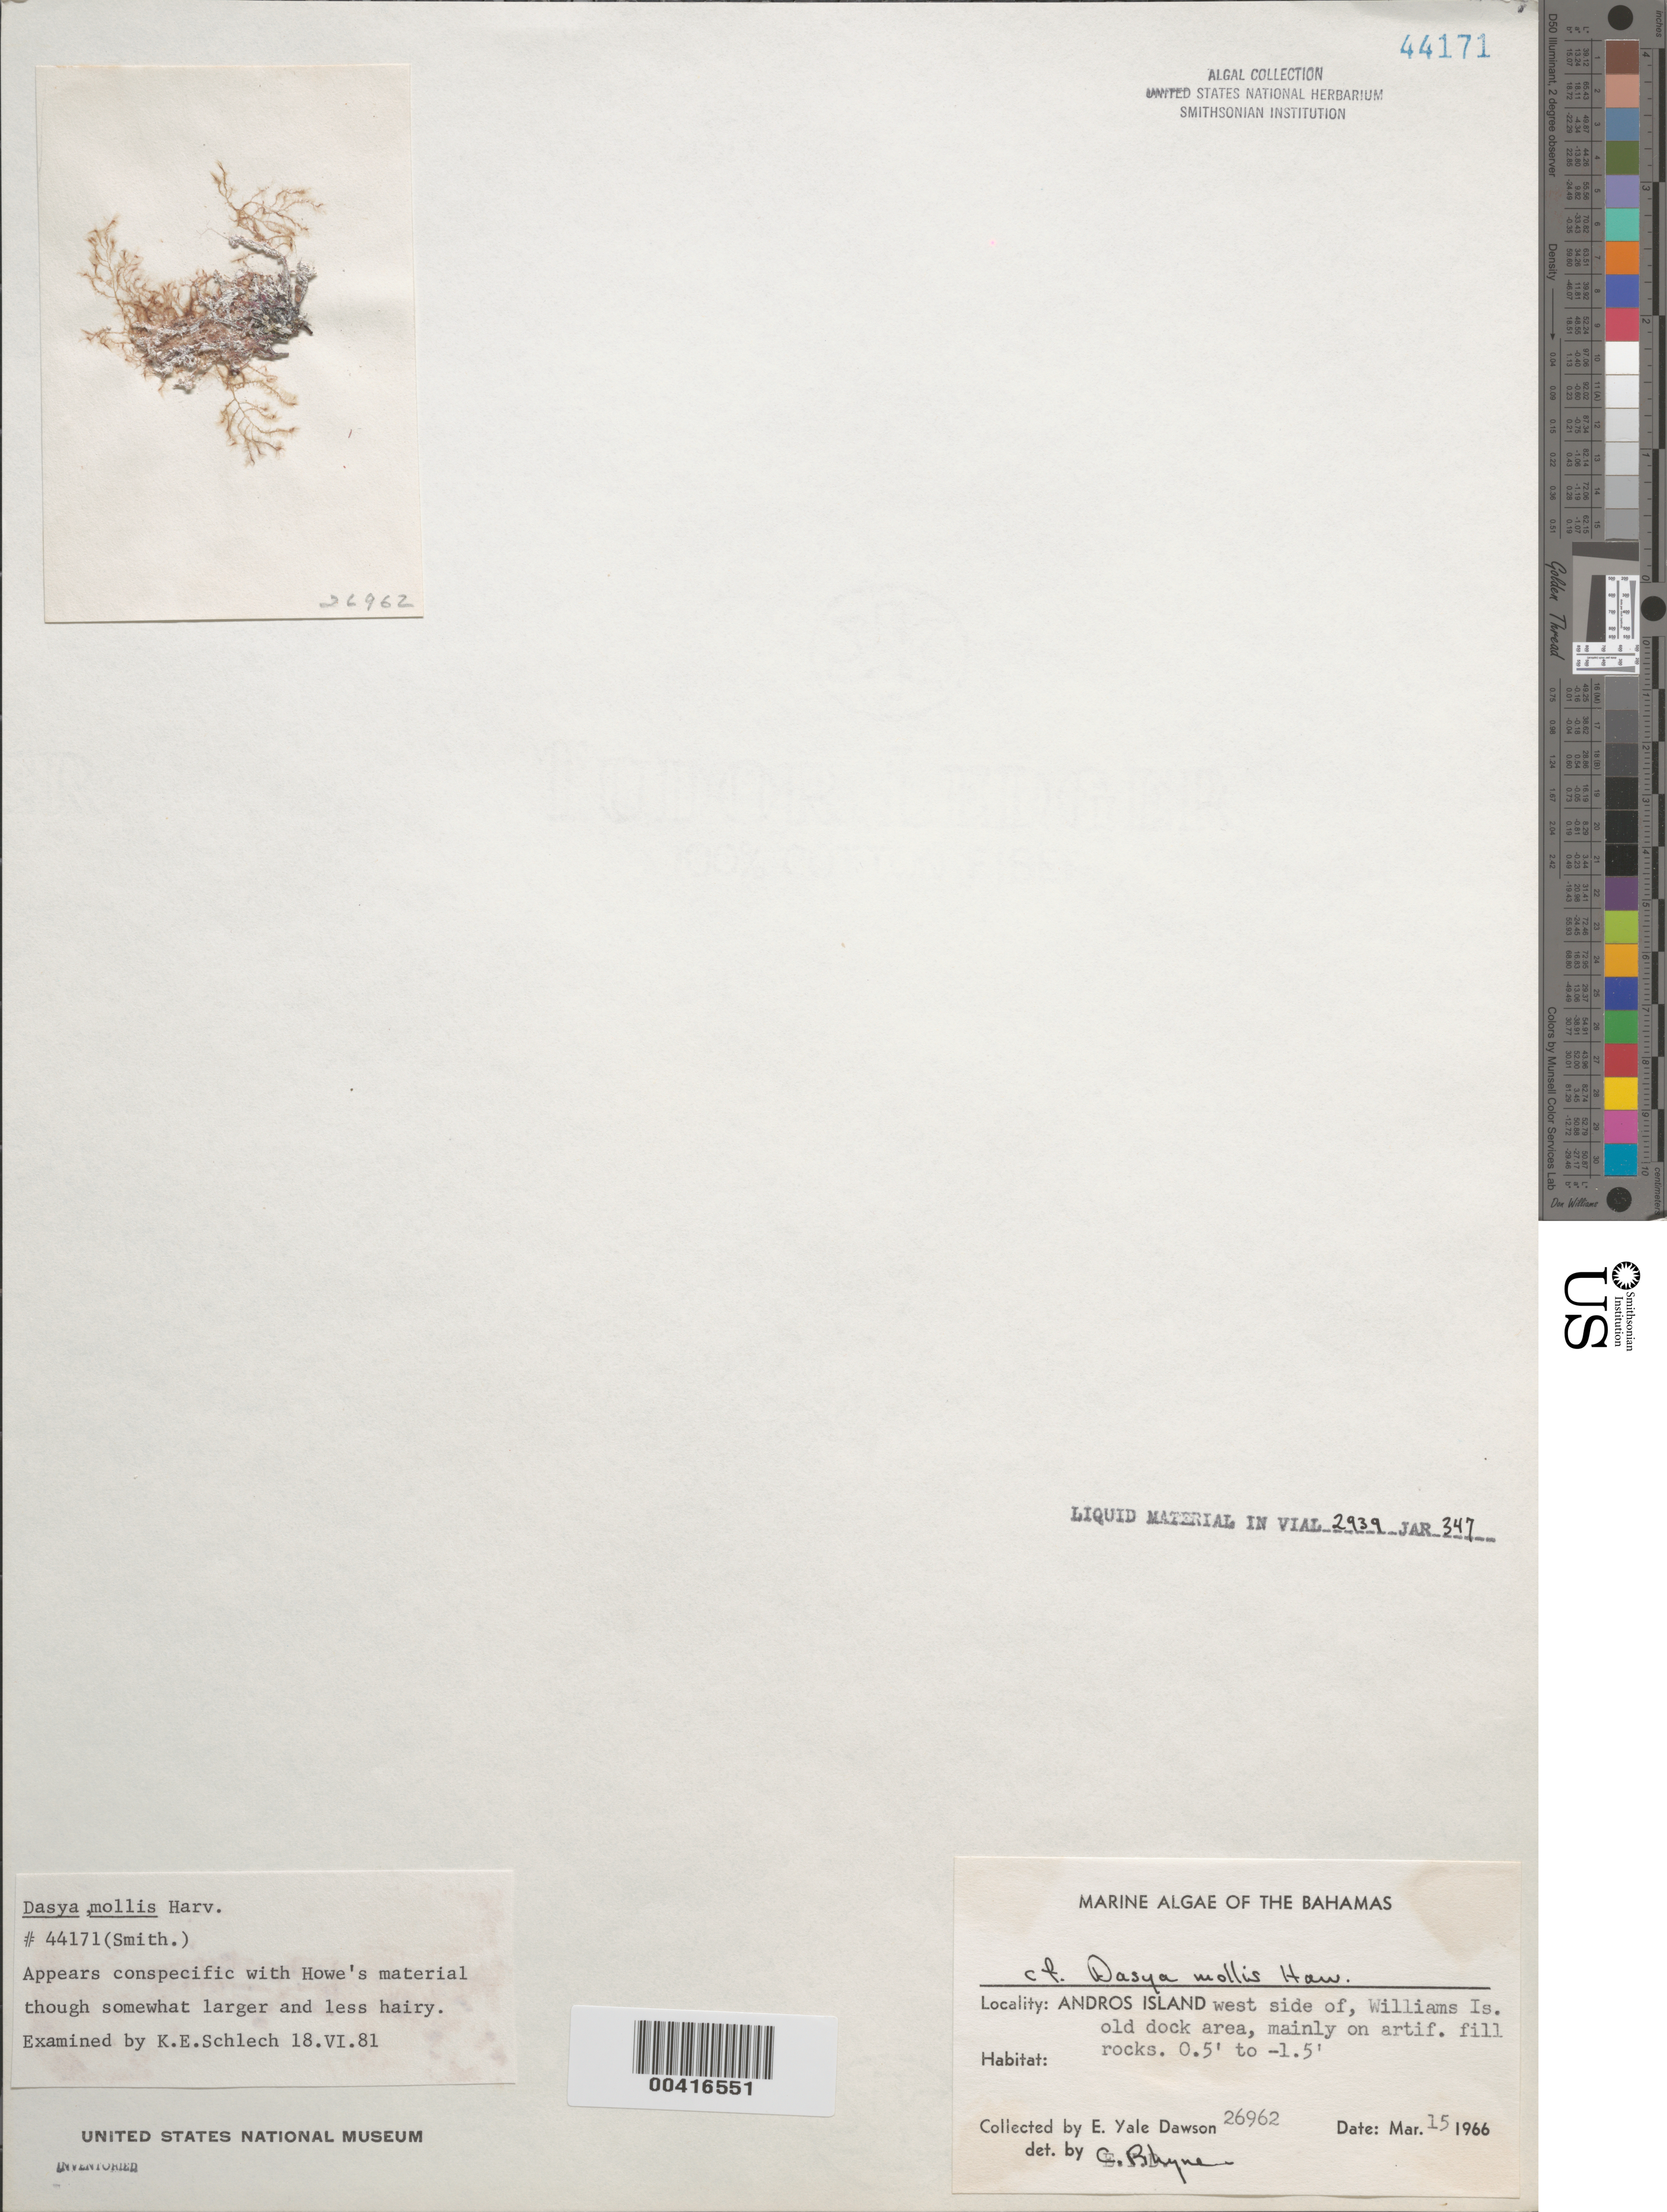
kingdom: Plantae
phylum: Rhodophyta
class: Florideophyceae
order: Ceramiales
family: Dasyaceae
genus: Dasya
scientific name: Dasya mollis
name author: Harv.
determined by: Rhyne, C. F.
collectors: E. Y. Dawson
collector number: EYD 26962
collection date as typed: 15 Mar 1966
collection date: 1966-03-15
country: Bahamas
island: Andros Island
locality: West side of Andros Island, Williams Island old dock area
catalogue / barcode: US 44171